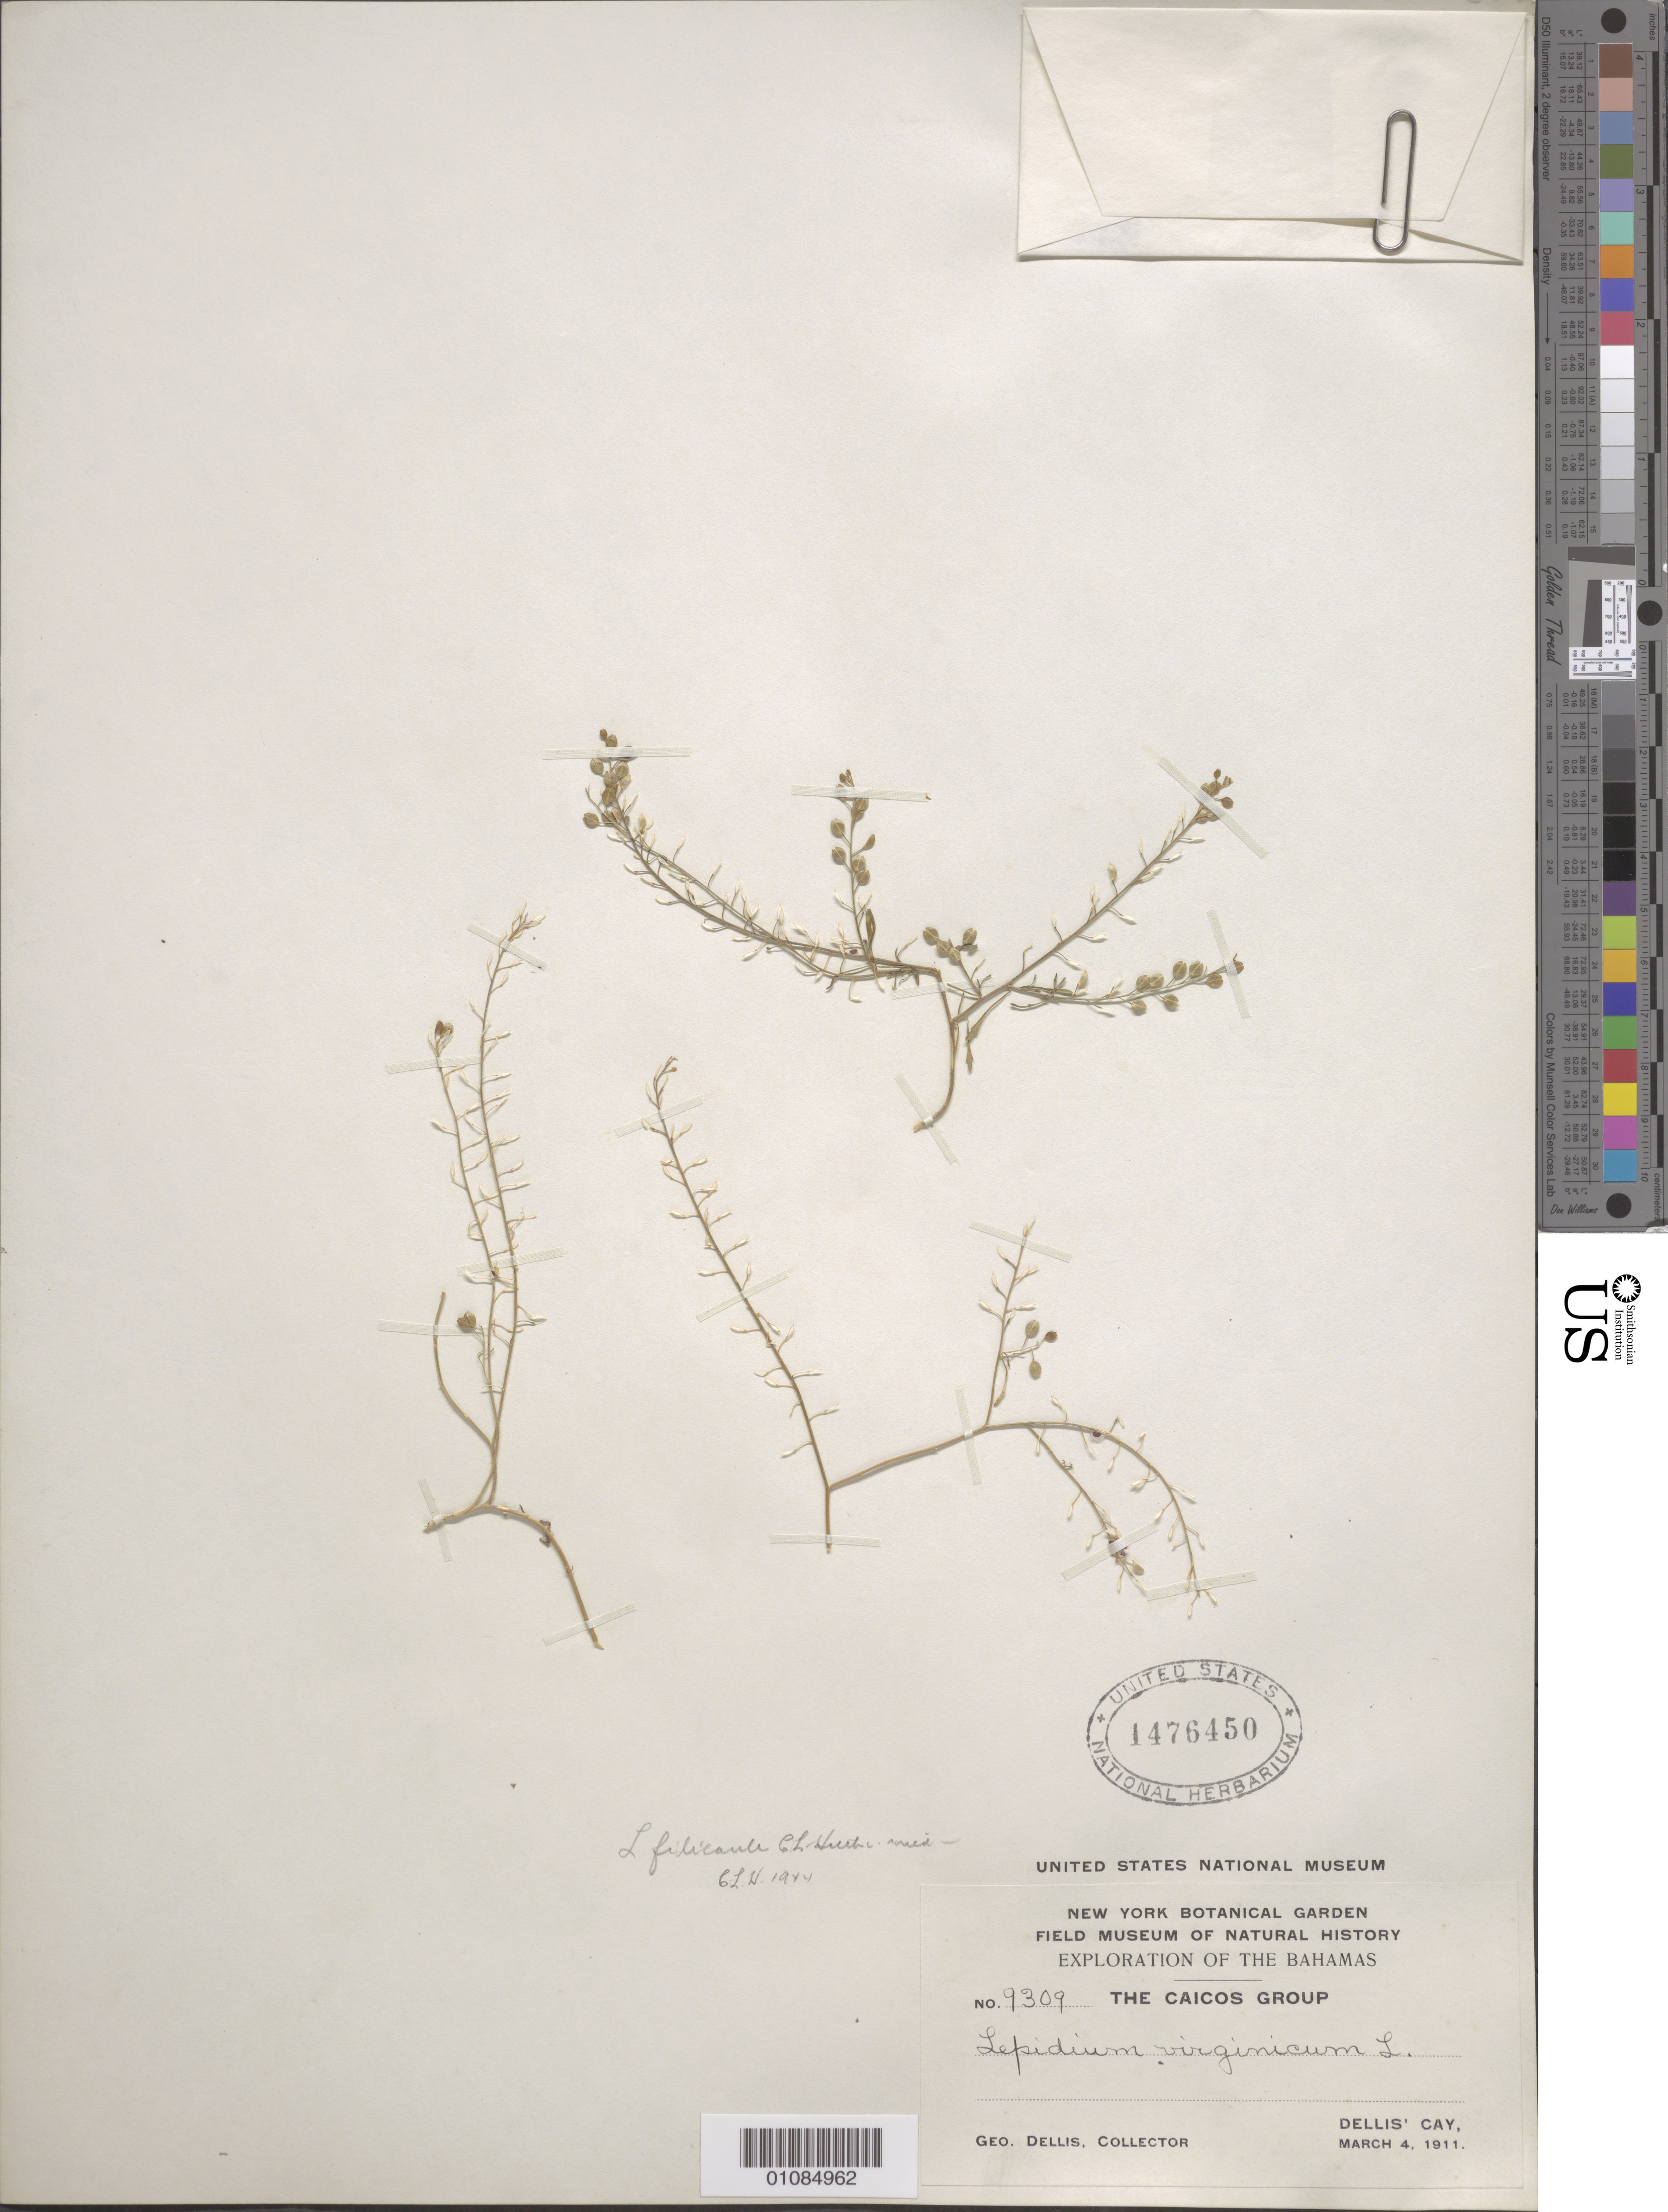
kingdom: Plantae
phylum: Tracheophyta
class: Magnoliopsida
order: Brassicales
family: Brassicaceae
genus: Lepidium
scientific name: Lepidium virginicum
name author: L.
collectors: G. Dellis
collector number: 9309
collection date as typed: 04 Mar 1911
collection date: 1911-03-04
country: Turks and Caicos Islands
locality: Exploration of the Bahamas: The Caicos Group, Dellis' Cay.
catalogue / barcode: US 1476450